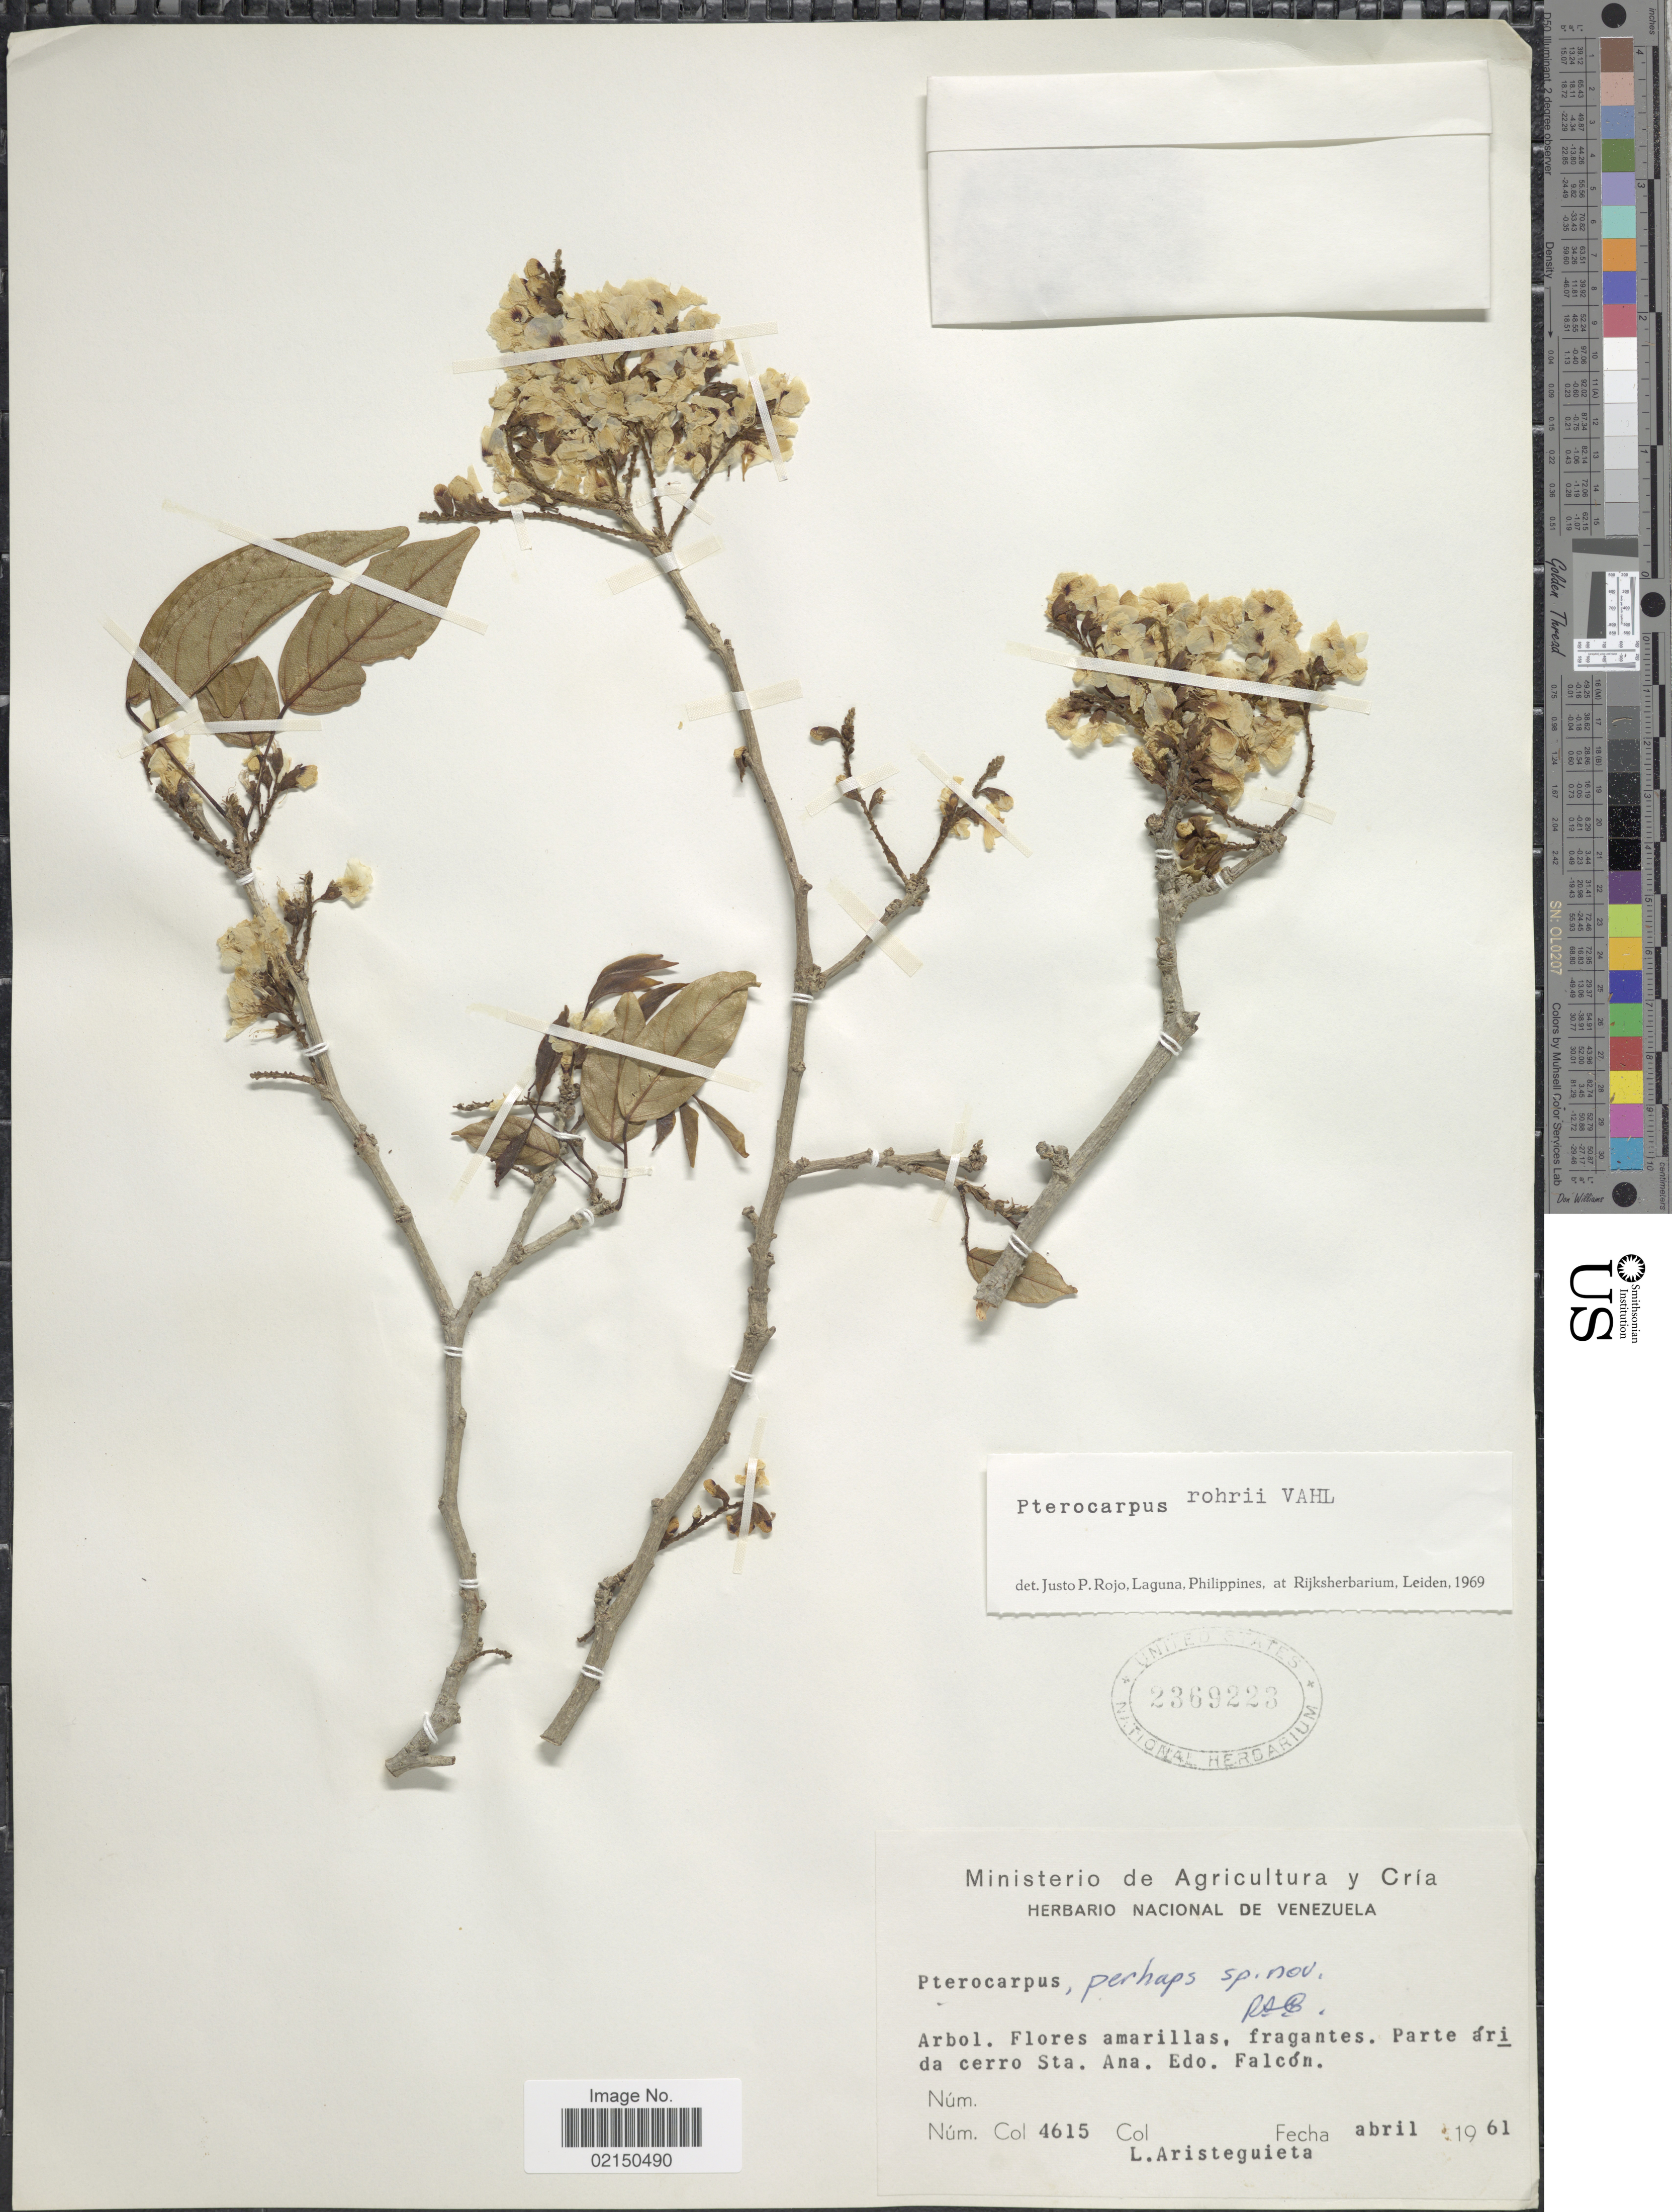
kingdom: Plantae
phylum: Tracheophyta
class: Magnoliopsida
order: Fabales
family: Fabaceae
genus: Pterocarpus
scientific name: Pterocarpus rohrii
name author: Vahl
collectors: L. Aristeguieta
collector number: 4615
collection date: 1961-04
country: Venezuela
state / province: Falcón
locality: Parte arida cerro Sta. Ana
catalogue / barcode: US 2369223